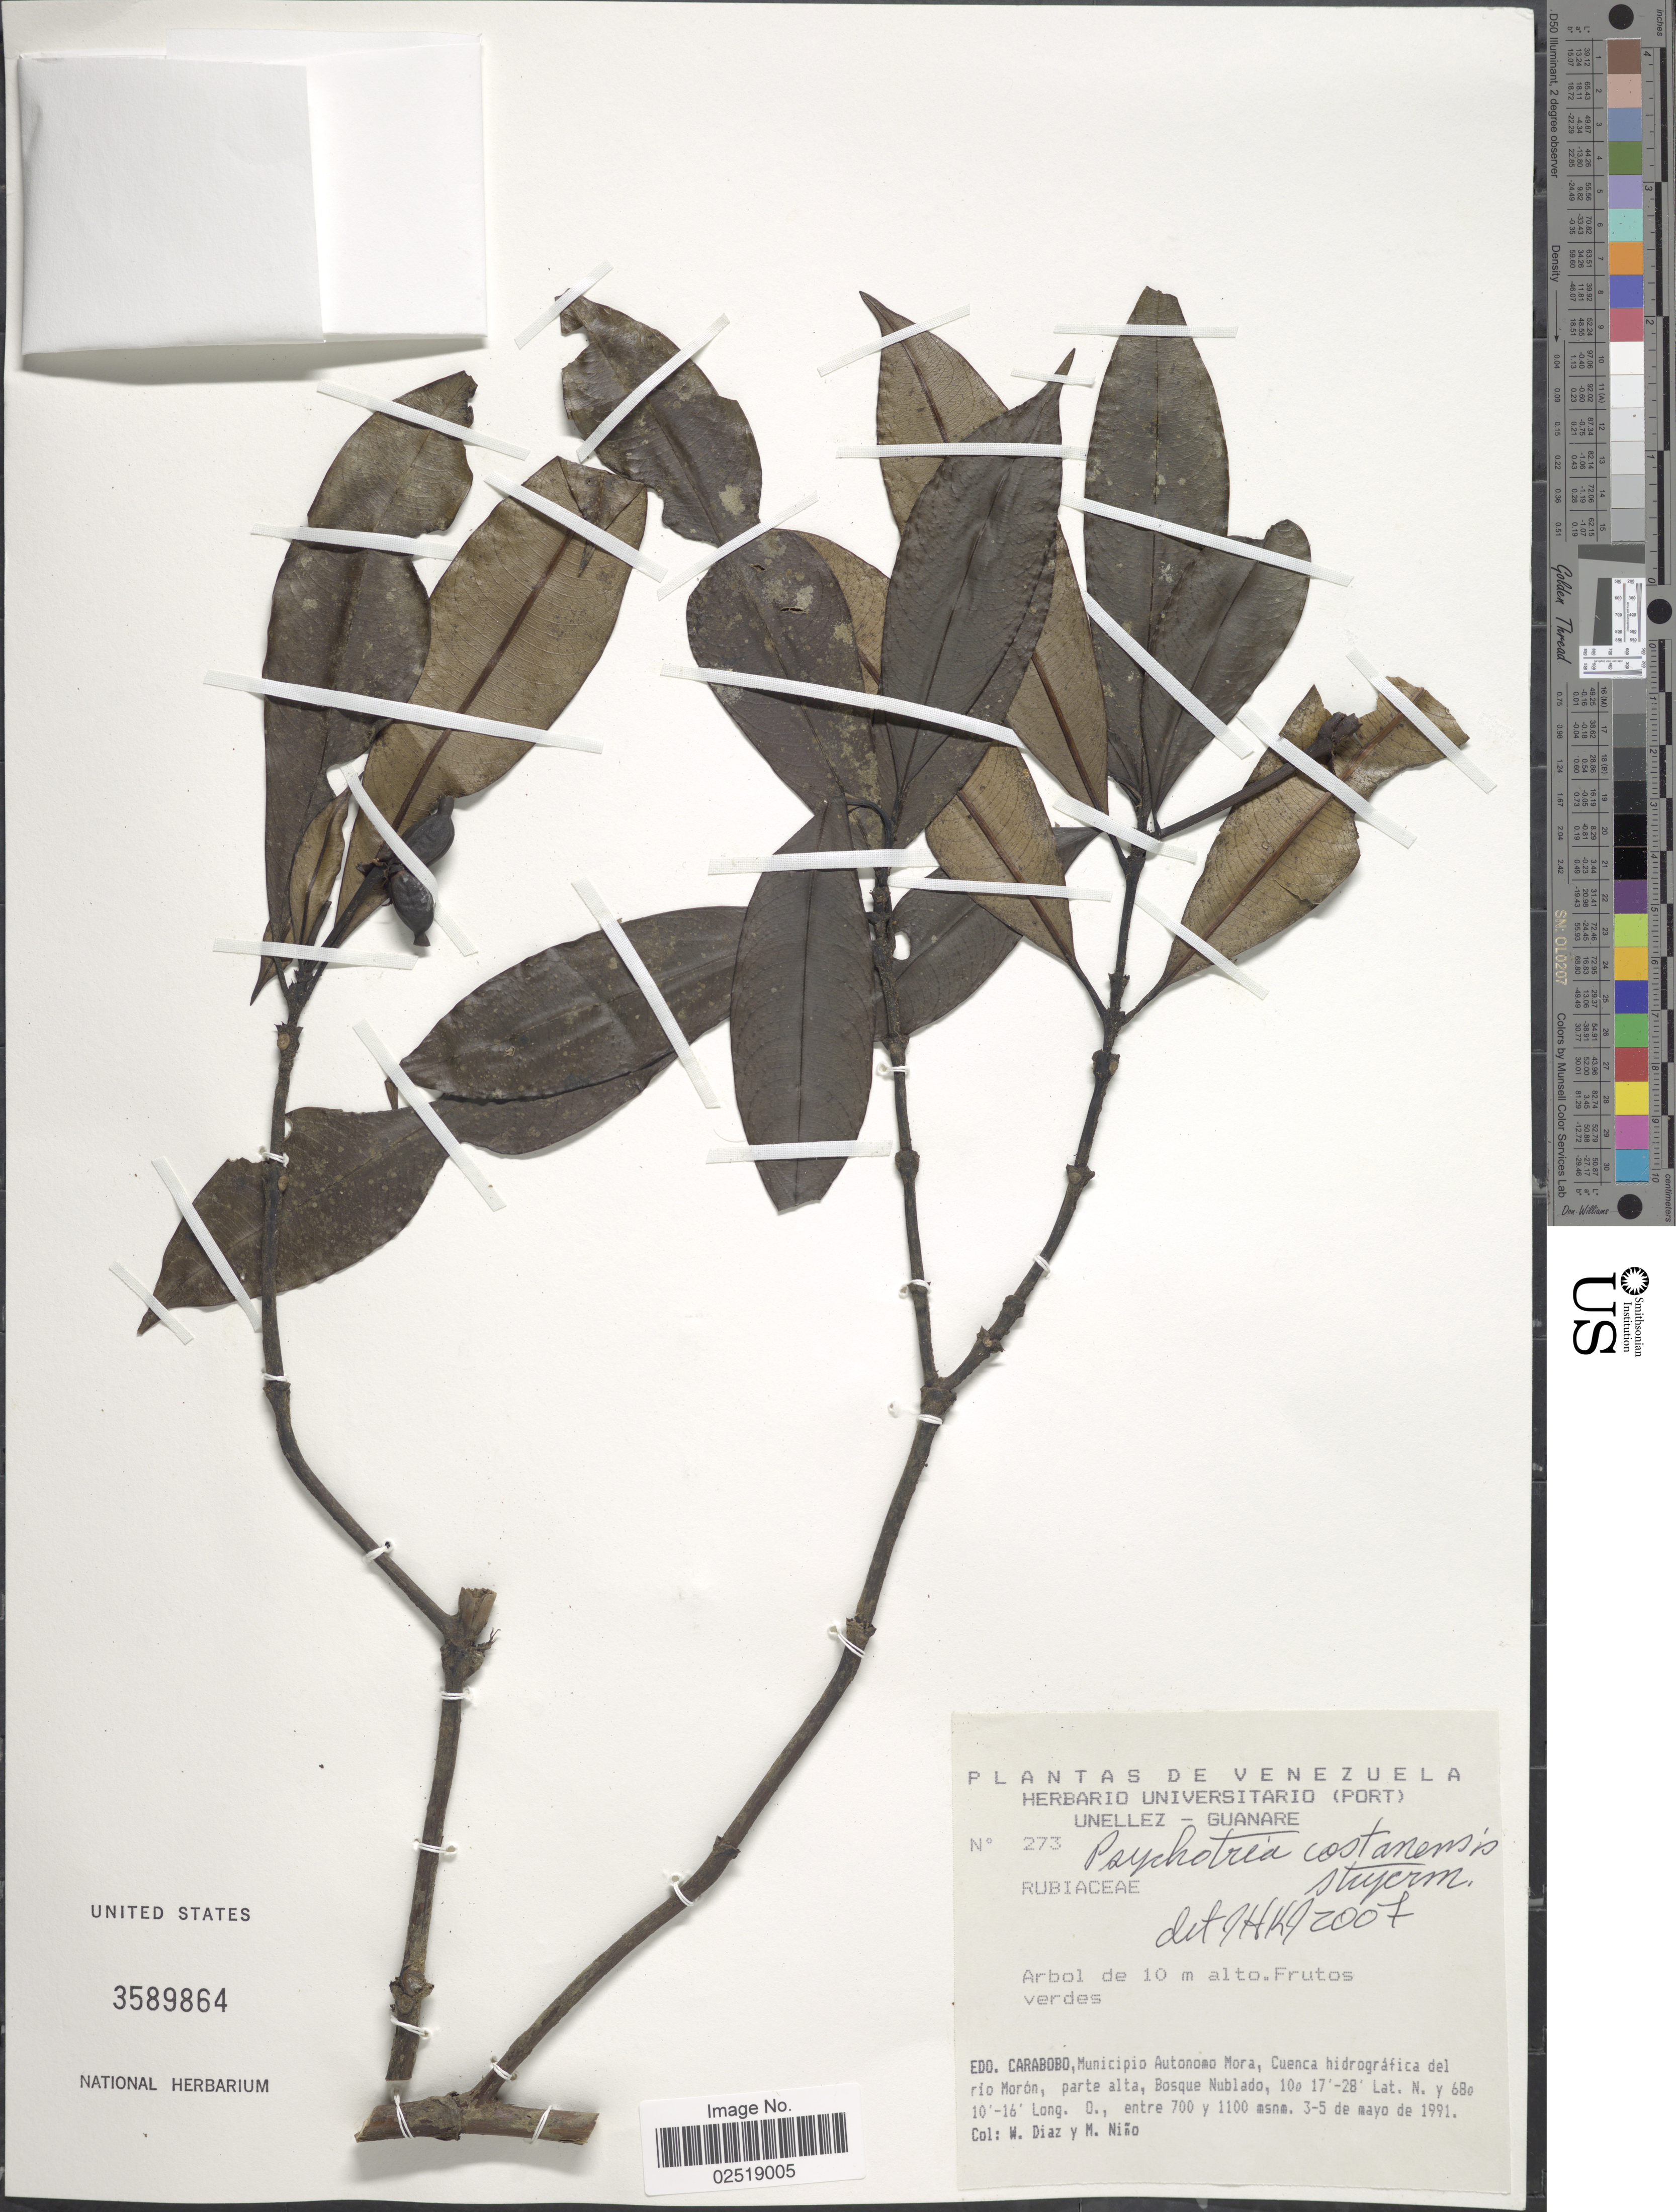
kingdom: Plantae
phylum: Tracheophyta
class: Magnoliopsida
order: Gentianales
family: Rubiaceae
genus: Psychotria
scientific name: Psychotria costanensis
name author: Steyerm.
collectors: W. Díaz P. & S. M. Niño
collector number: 273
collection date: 1991-05-03/1991-05-05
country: Venezuela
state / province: Carabobo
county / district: Juan José Mora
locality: Cuenca hidrografica del rio Maron, parte alta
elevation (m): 700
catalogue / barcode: US 3589864